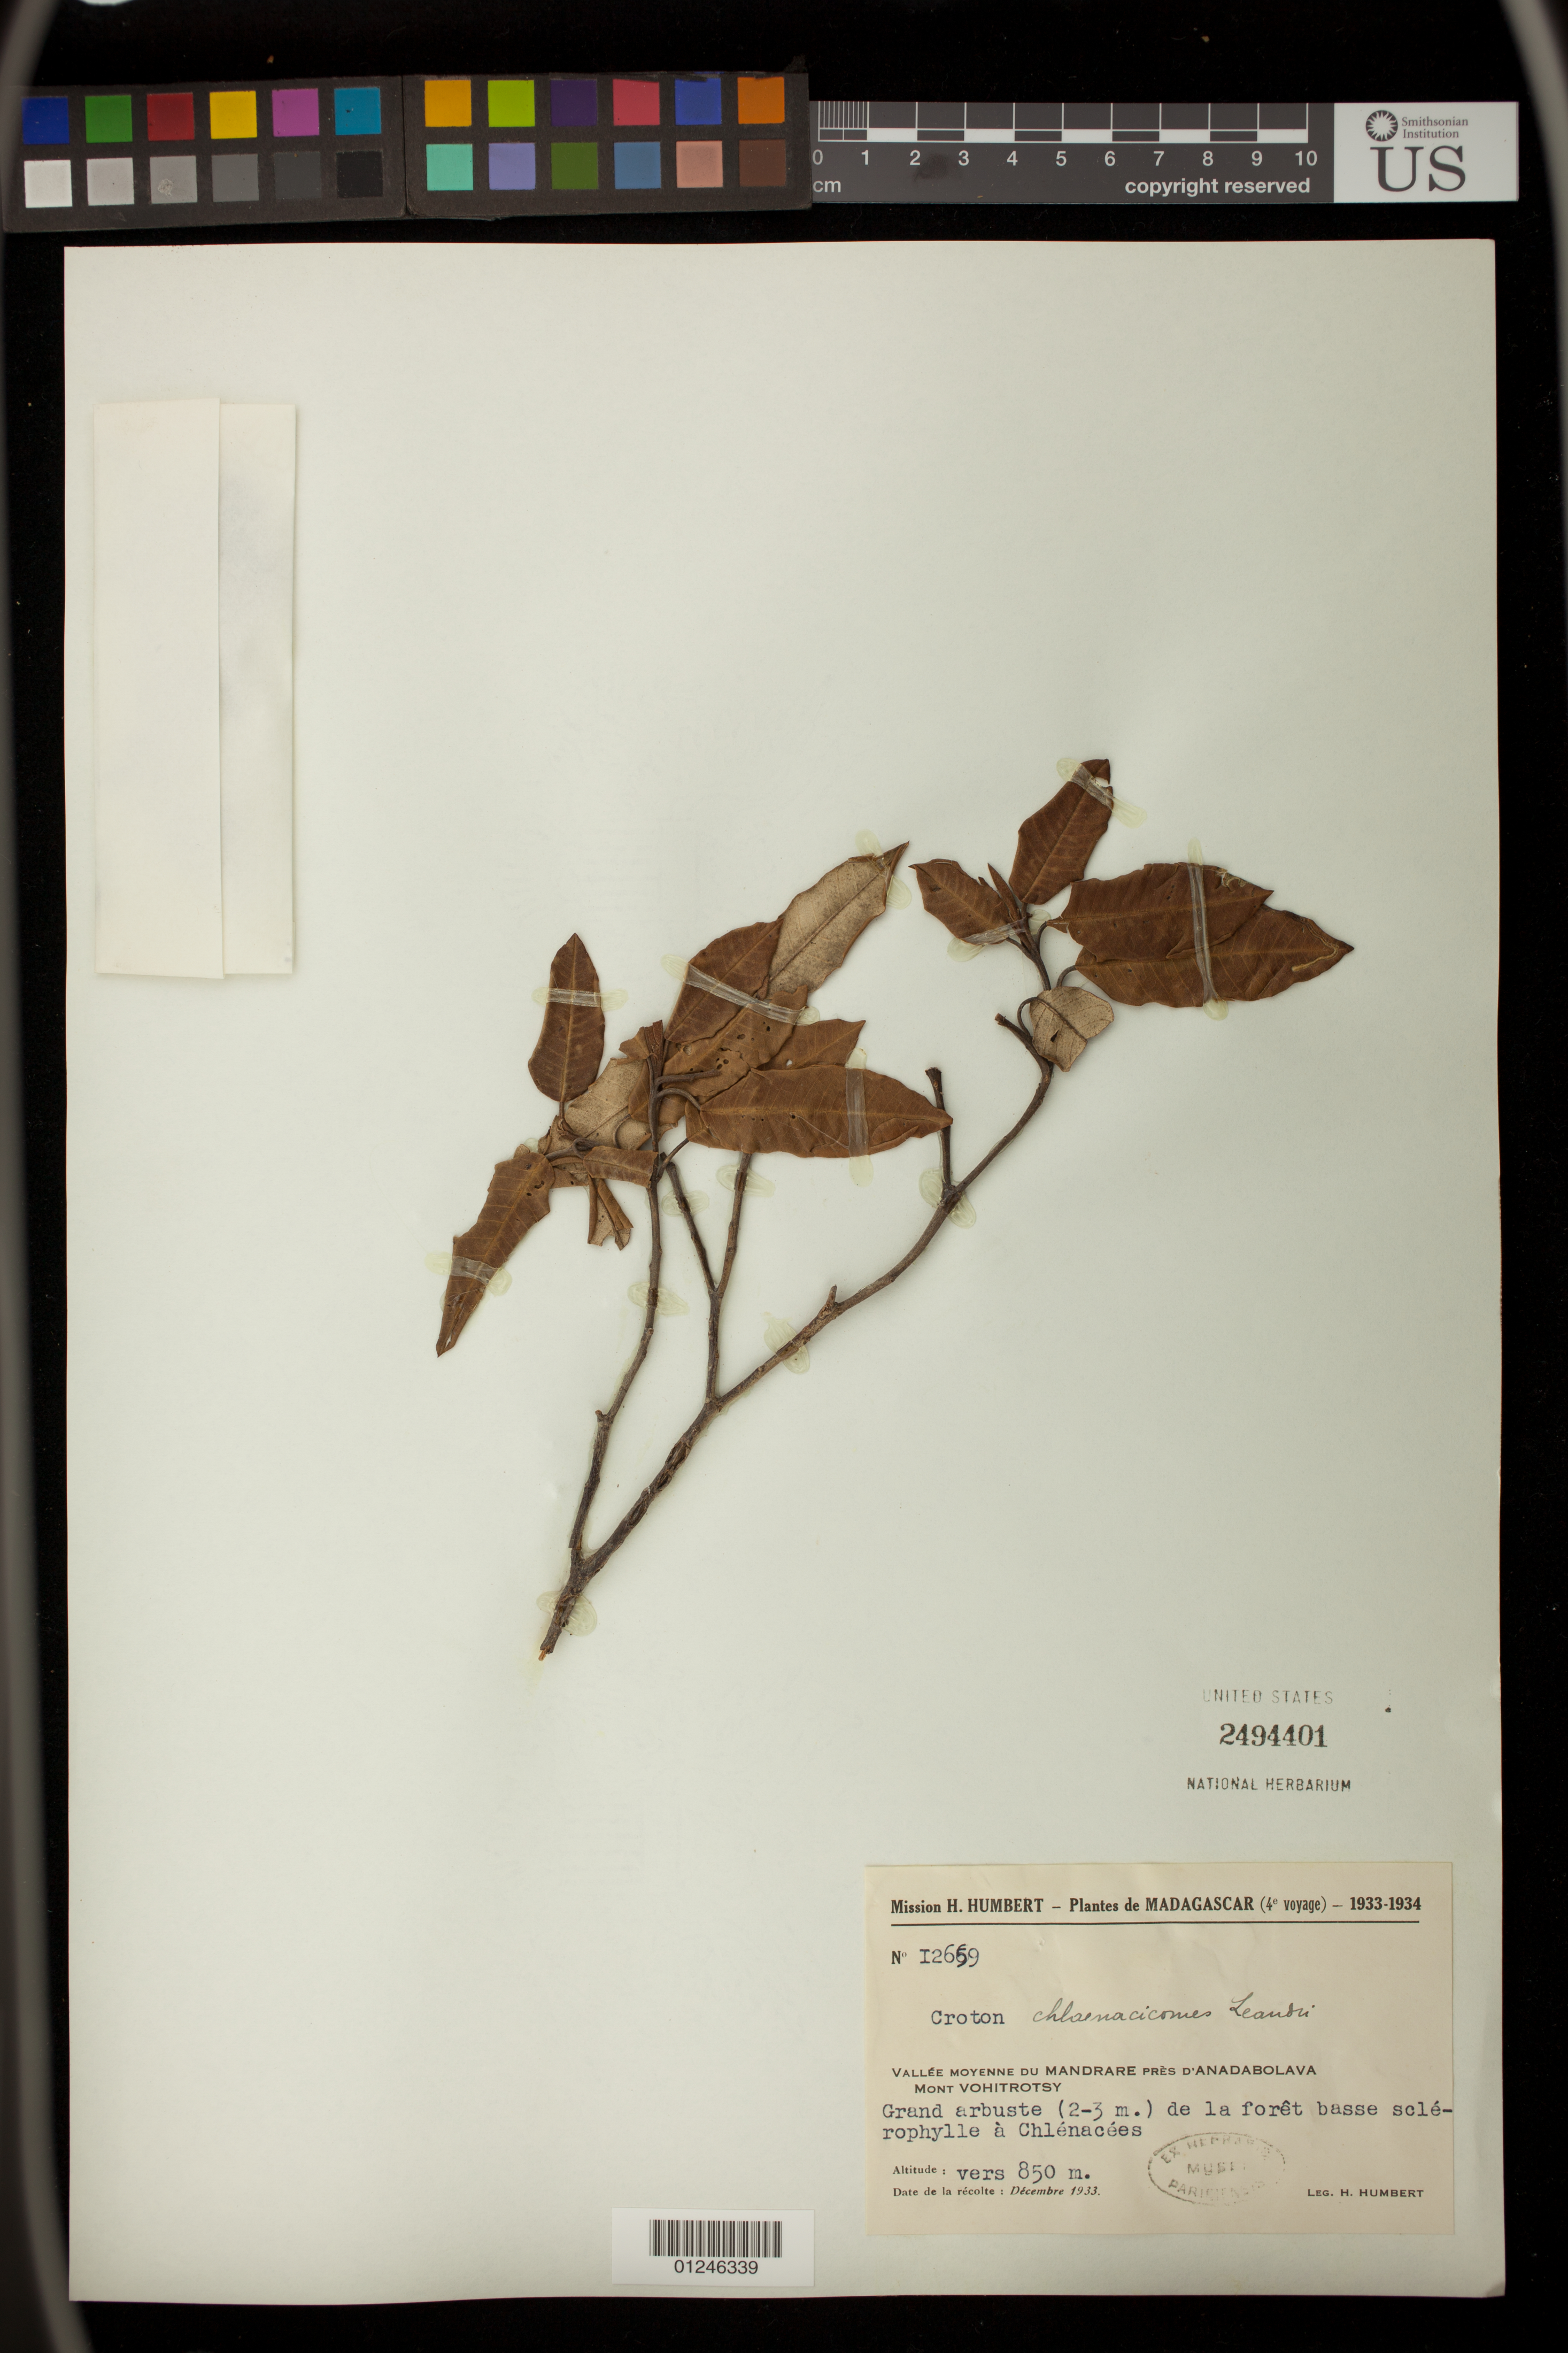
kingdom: Plantae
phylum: Tracheophyta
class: Magnoliopsida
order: Malpighiales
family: Euphorbiaceae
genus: Croton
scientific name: Croton chlaenacicomes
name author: Leandri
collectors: H. Humbert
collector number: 12659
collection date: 1933-12-01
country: Madagascar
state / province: Atsimo-Andrefana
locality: Vallee Moyenne du Mandrare Pres D'Anadabolava Mont Vohitrotsy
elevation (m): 850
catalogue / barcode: US 2494401